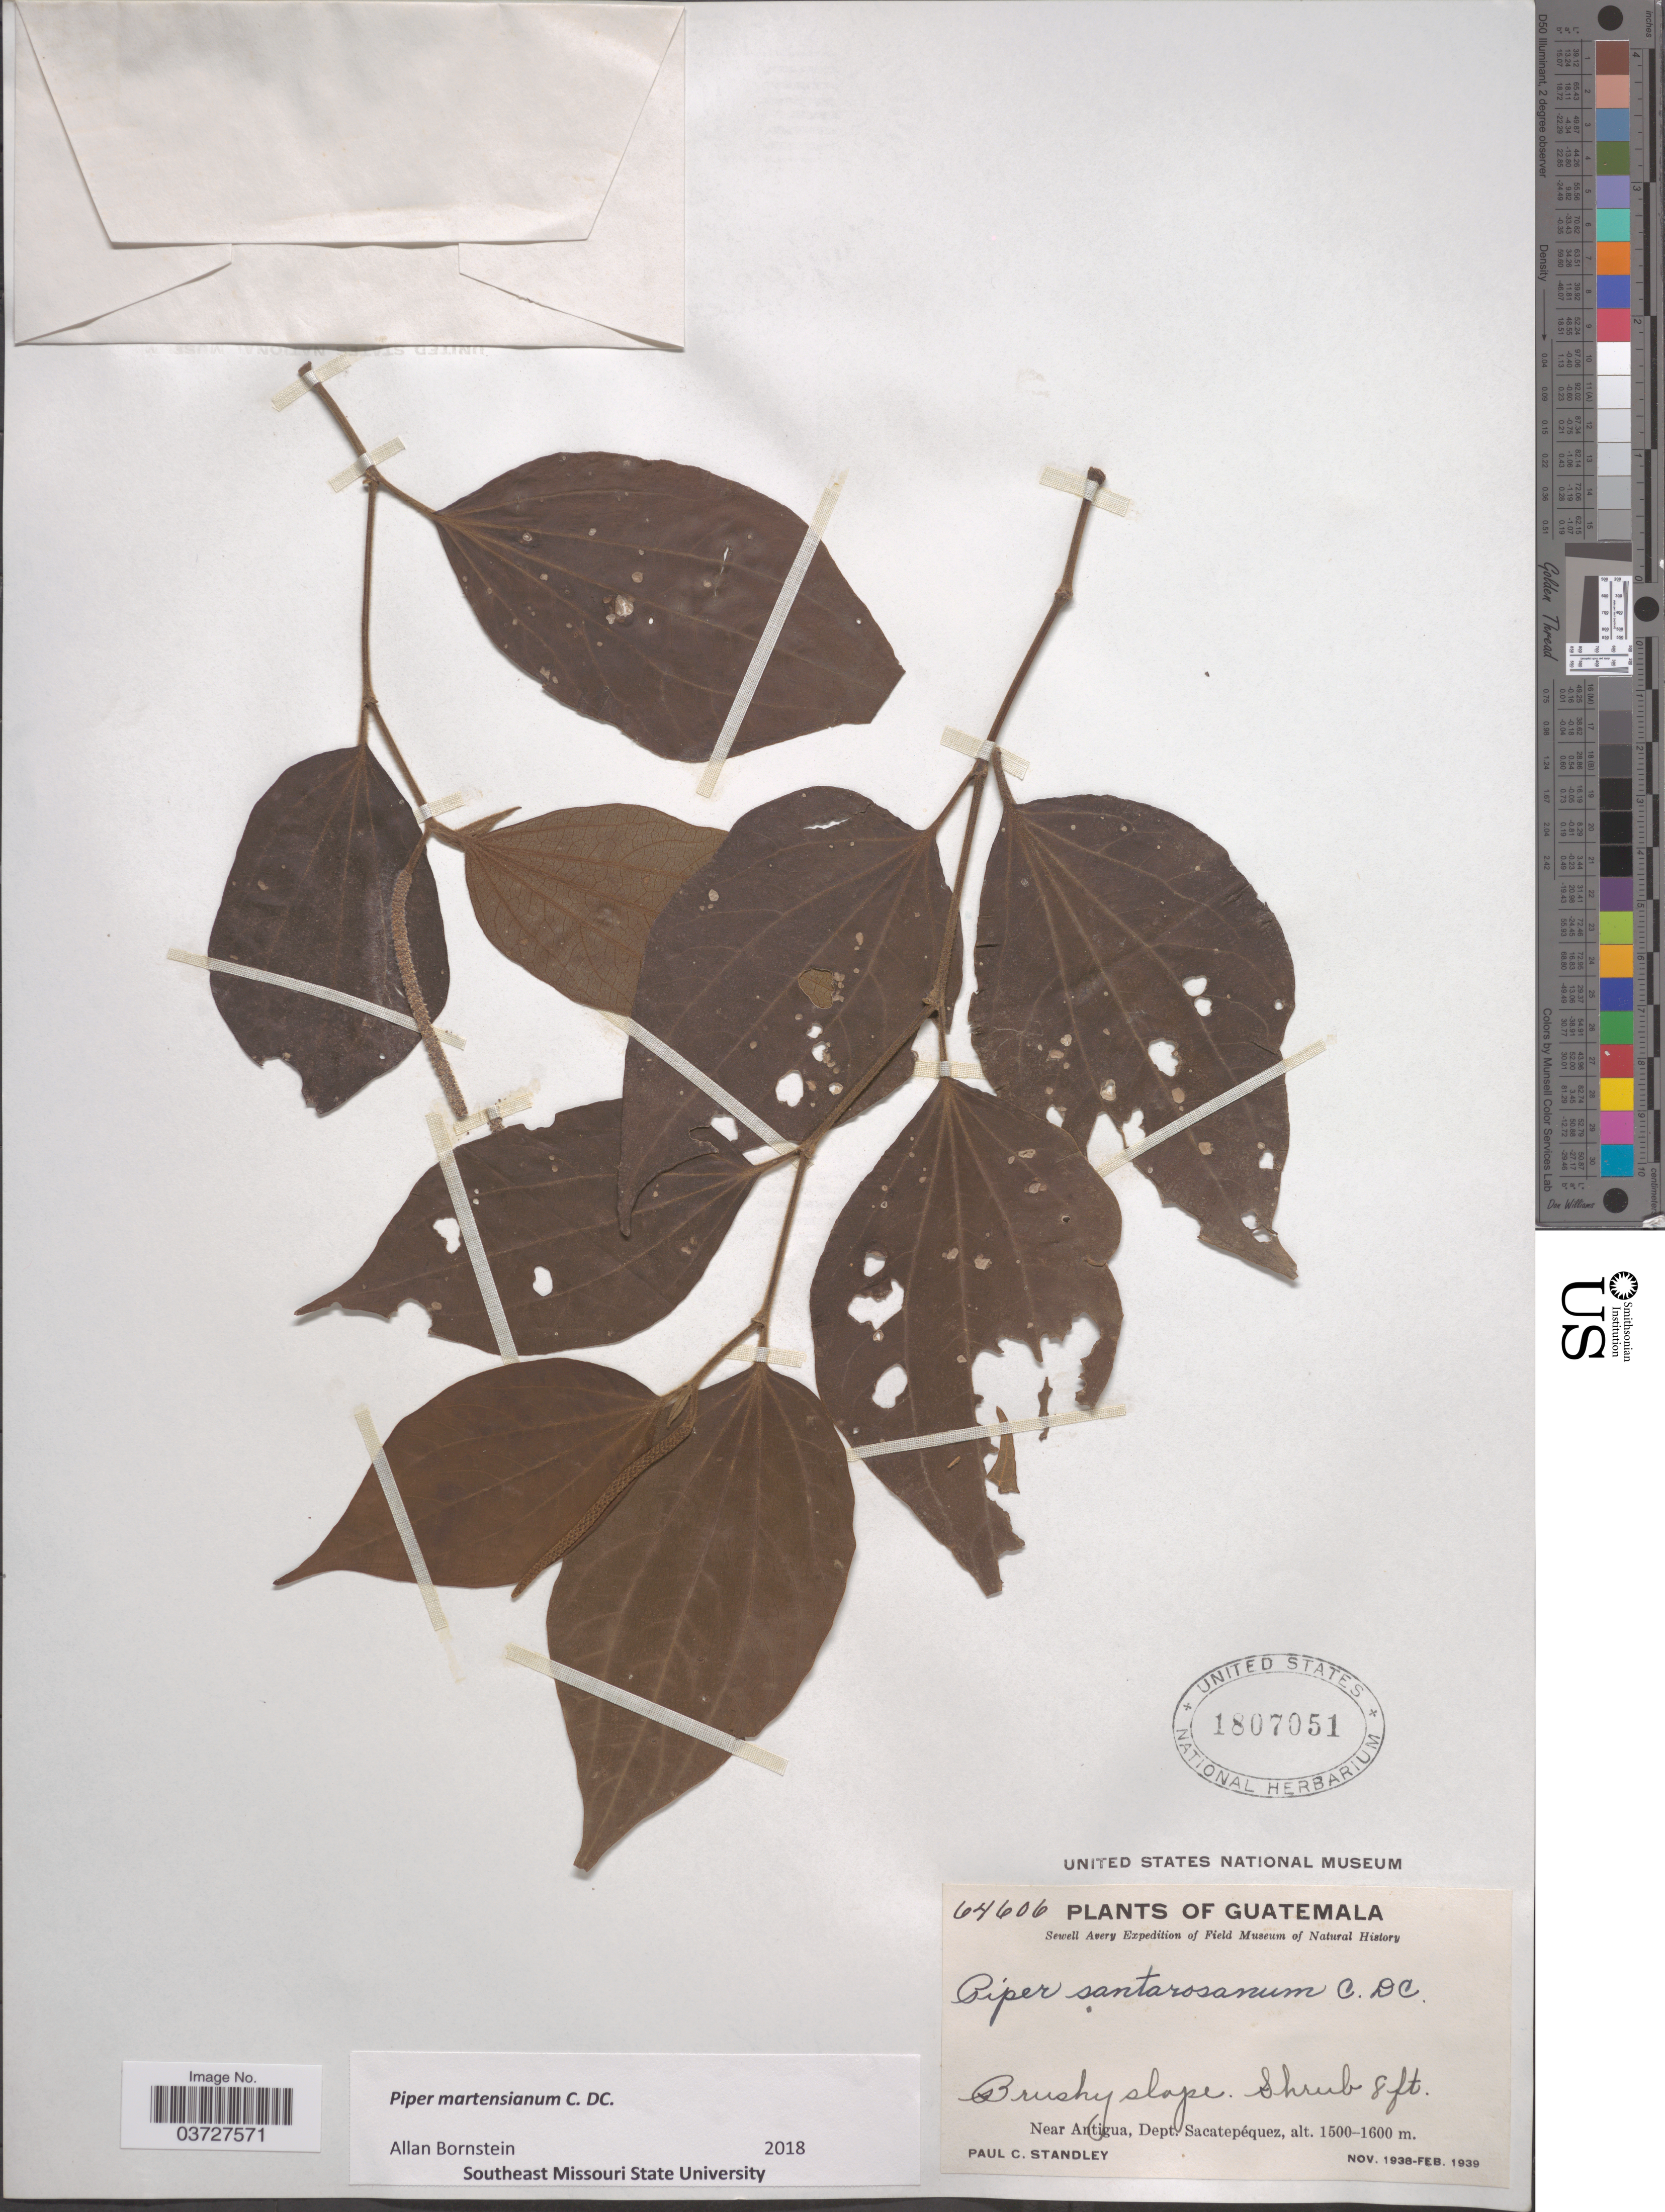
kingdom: Plantae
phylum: Tracheophyta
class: Magnoliopsida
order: Piperales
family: Piperaceae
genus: Piper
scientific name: Piper martensianum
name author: C. DC.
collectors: P. C. Standley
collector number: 64606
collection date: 1938-11/1939-02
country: Guatemala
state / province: Sacatepequez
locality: Near Antigua, Dept. Sacatepéquez.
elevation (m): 1500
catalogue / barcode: US 1807051